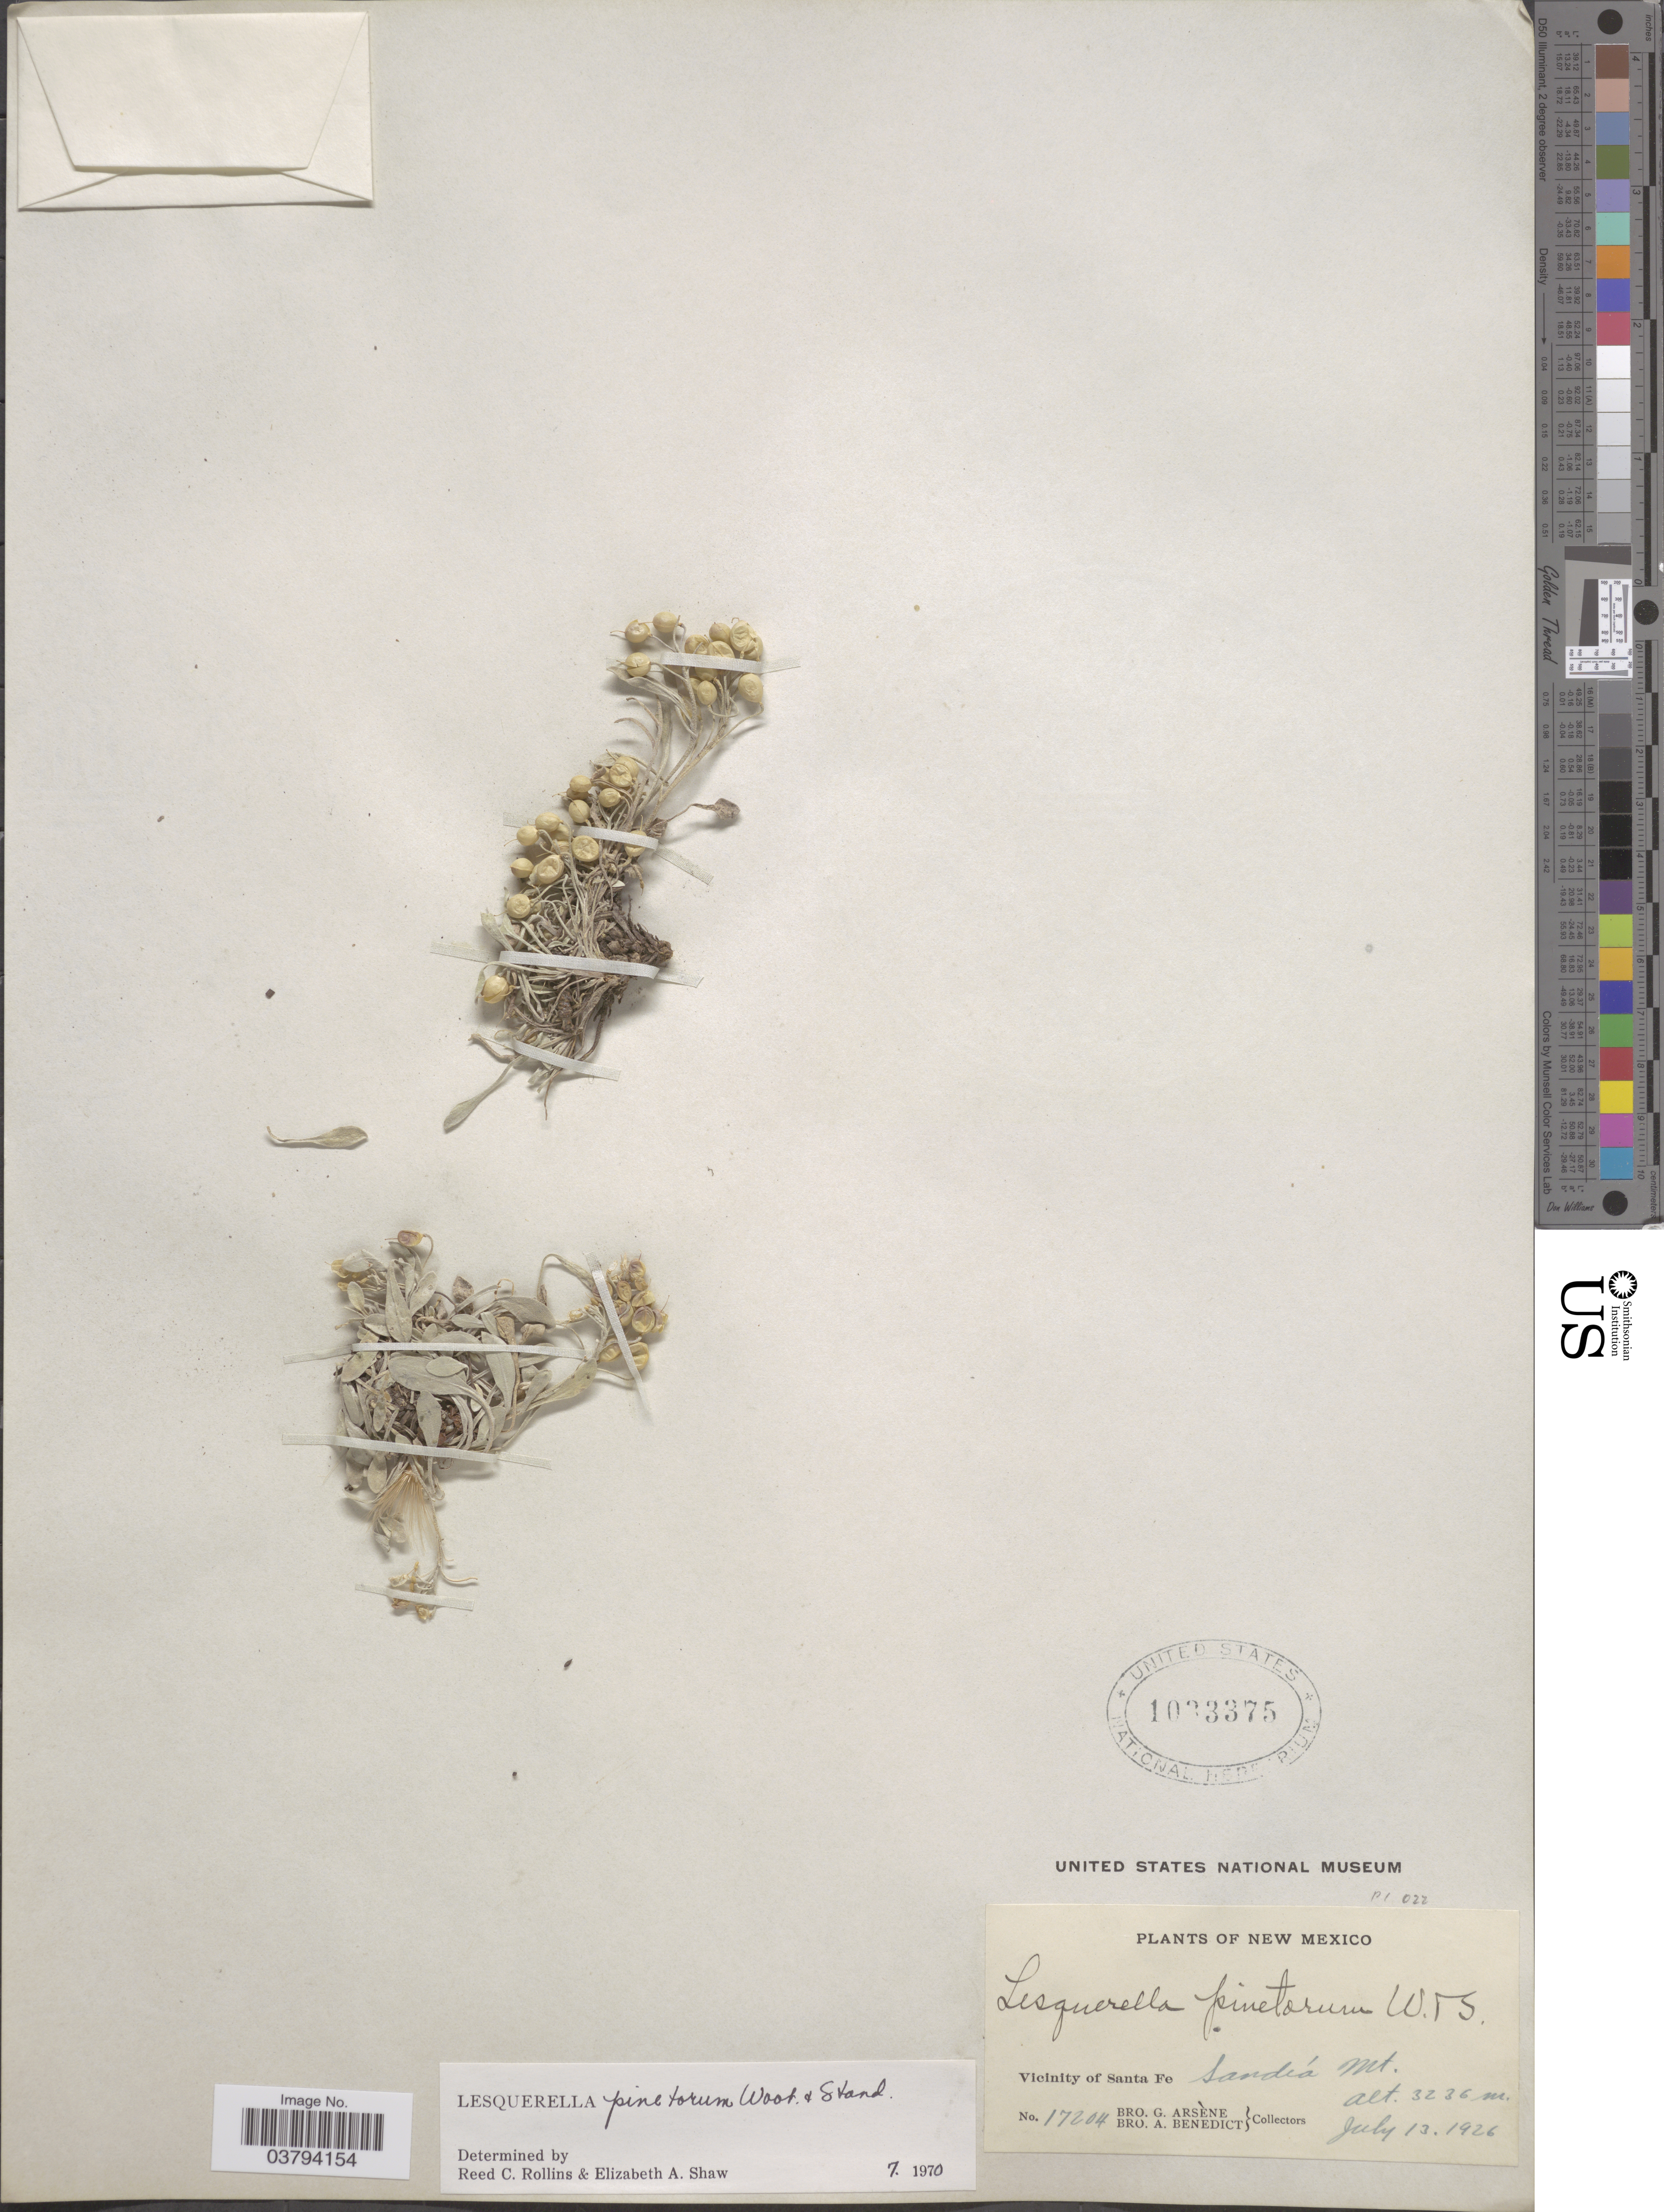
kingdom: Plantae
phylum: Tracheophyta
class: Magnoliopsida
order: Brassicales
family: Brassicaceae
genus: Lesquerella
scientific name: Lesquerella pinetorum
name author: Wooton & Standl.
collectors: Bro. G. Arsène & Bro. A. Benedict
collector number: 17204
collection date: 1926-07-13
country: United States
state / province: New Mexico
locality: Vicinity of Santa Fe. Sandía Mt.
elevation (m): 3236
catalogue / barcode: US 1033375